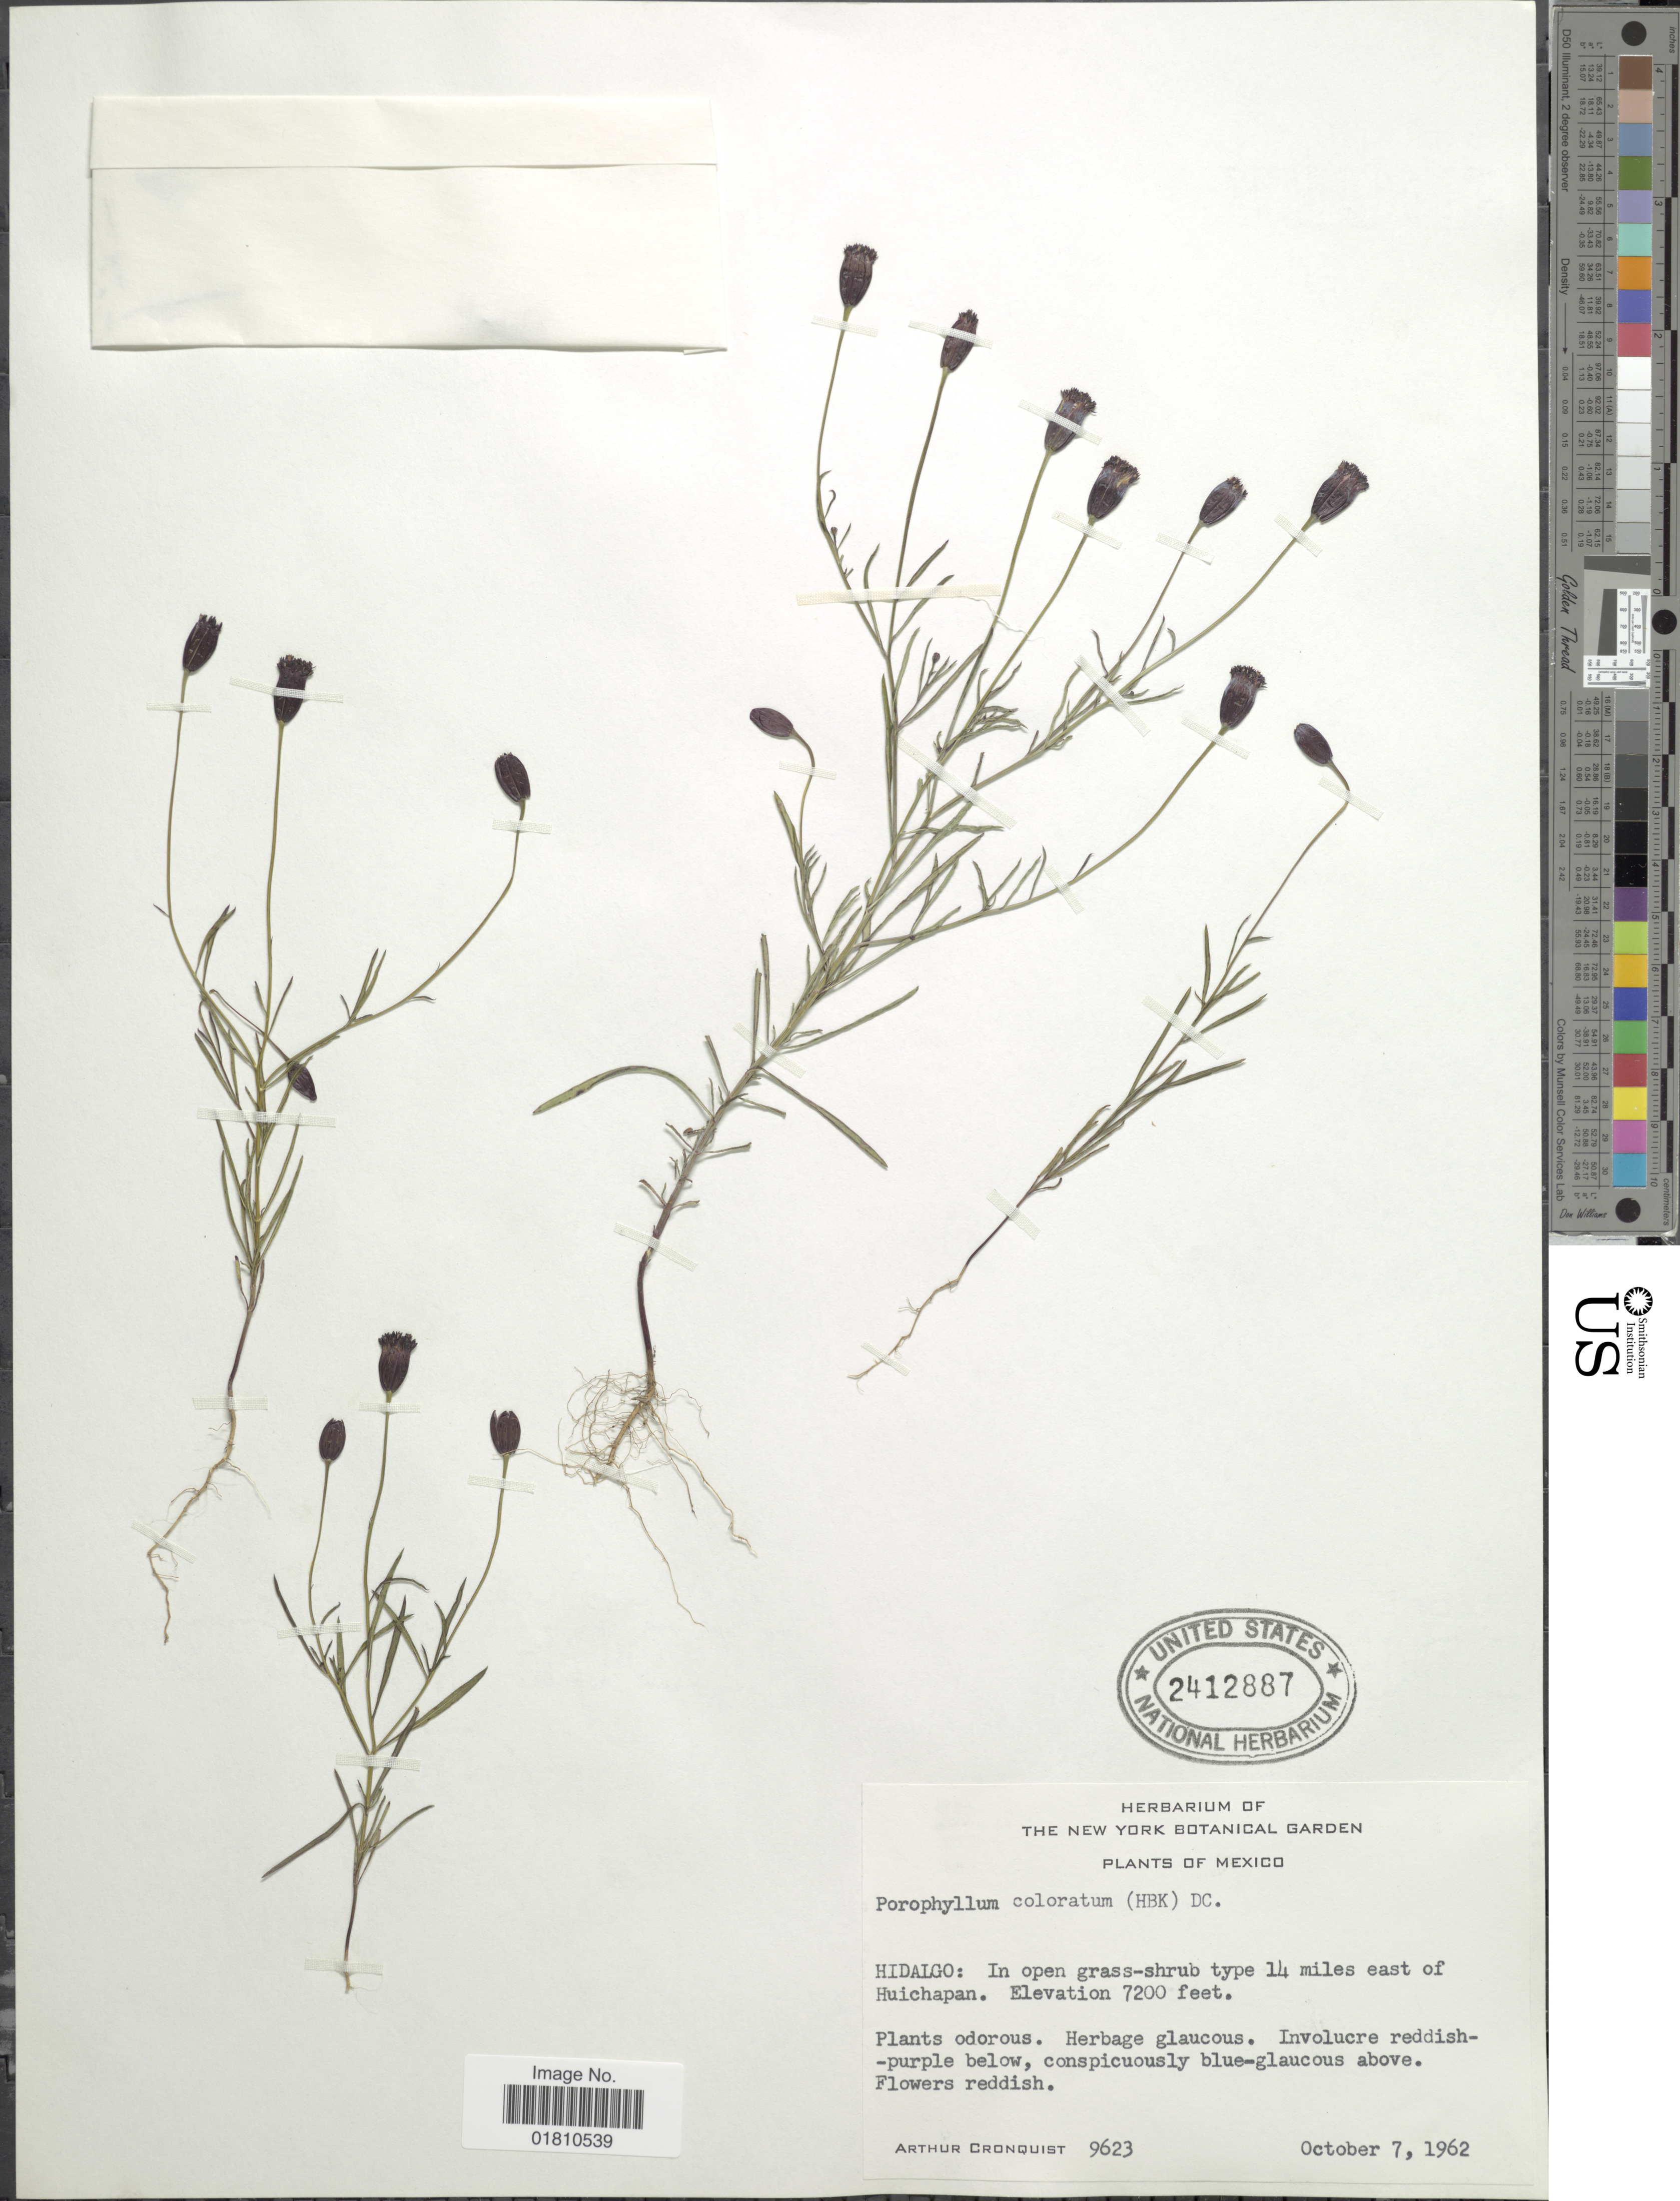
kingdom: Plantae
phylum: Tracheophyta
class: Magnoliopsida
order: Asterales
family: Asteraceae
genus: Porophyllum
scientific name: Porophyllum coloratum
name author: (Kunth) DC.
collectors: A. J. Cronquist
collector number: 9623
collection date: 1962-10-07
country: Mexico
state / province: Hidalgo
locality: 14 miles east of Huichapan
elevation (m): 2195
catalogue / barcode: US 2412887